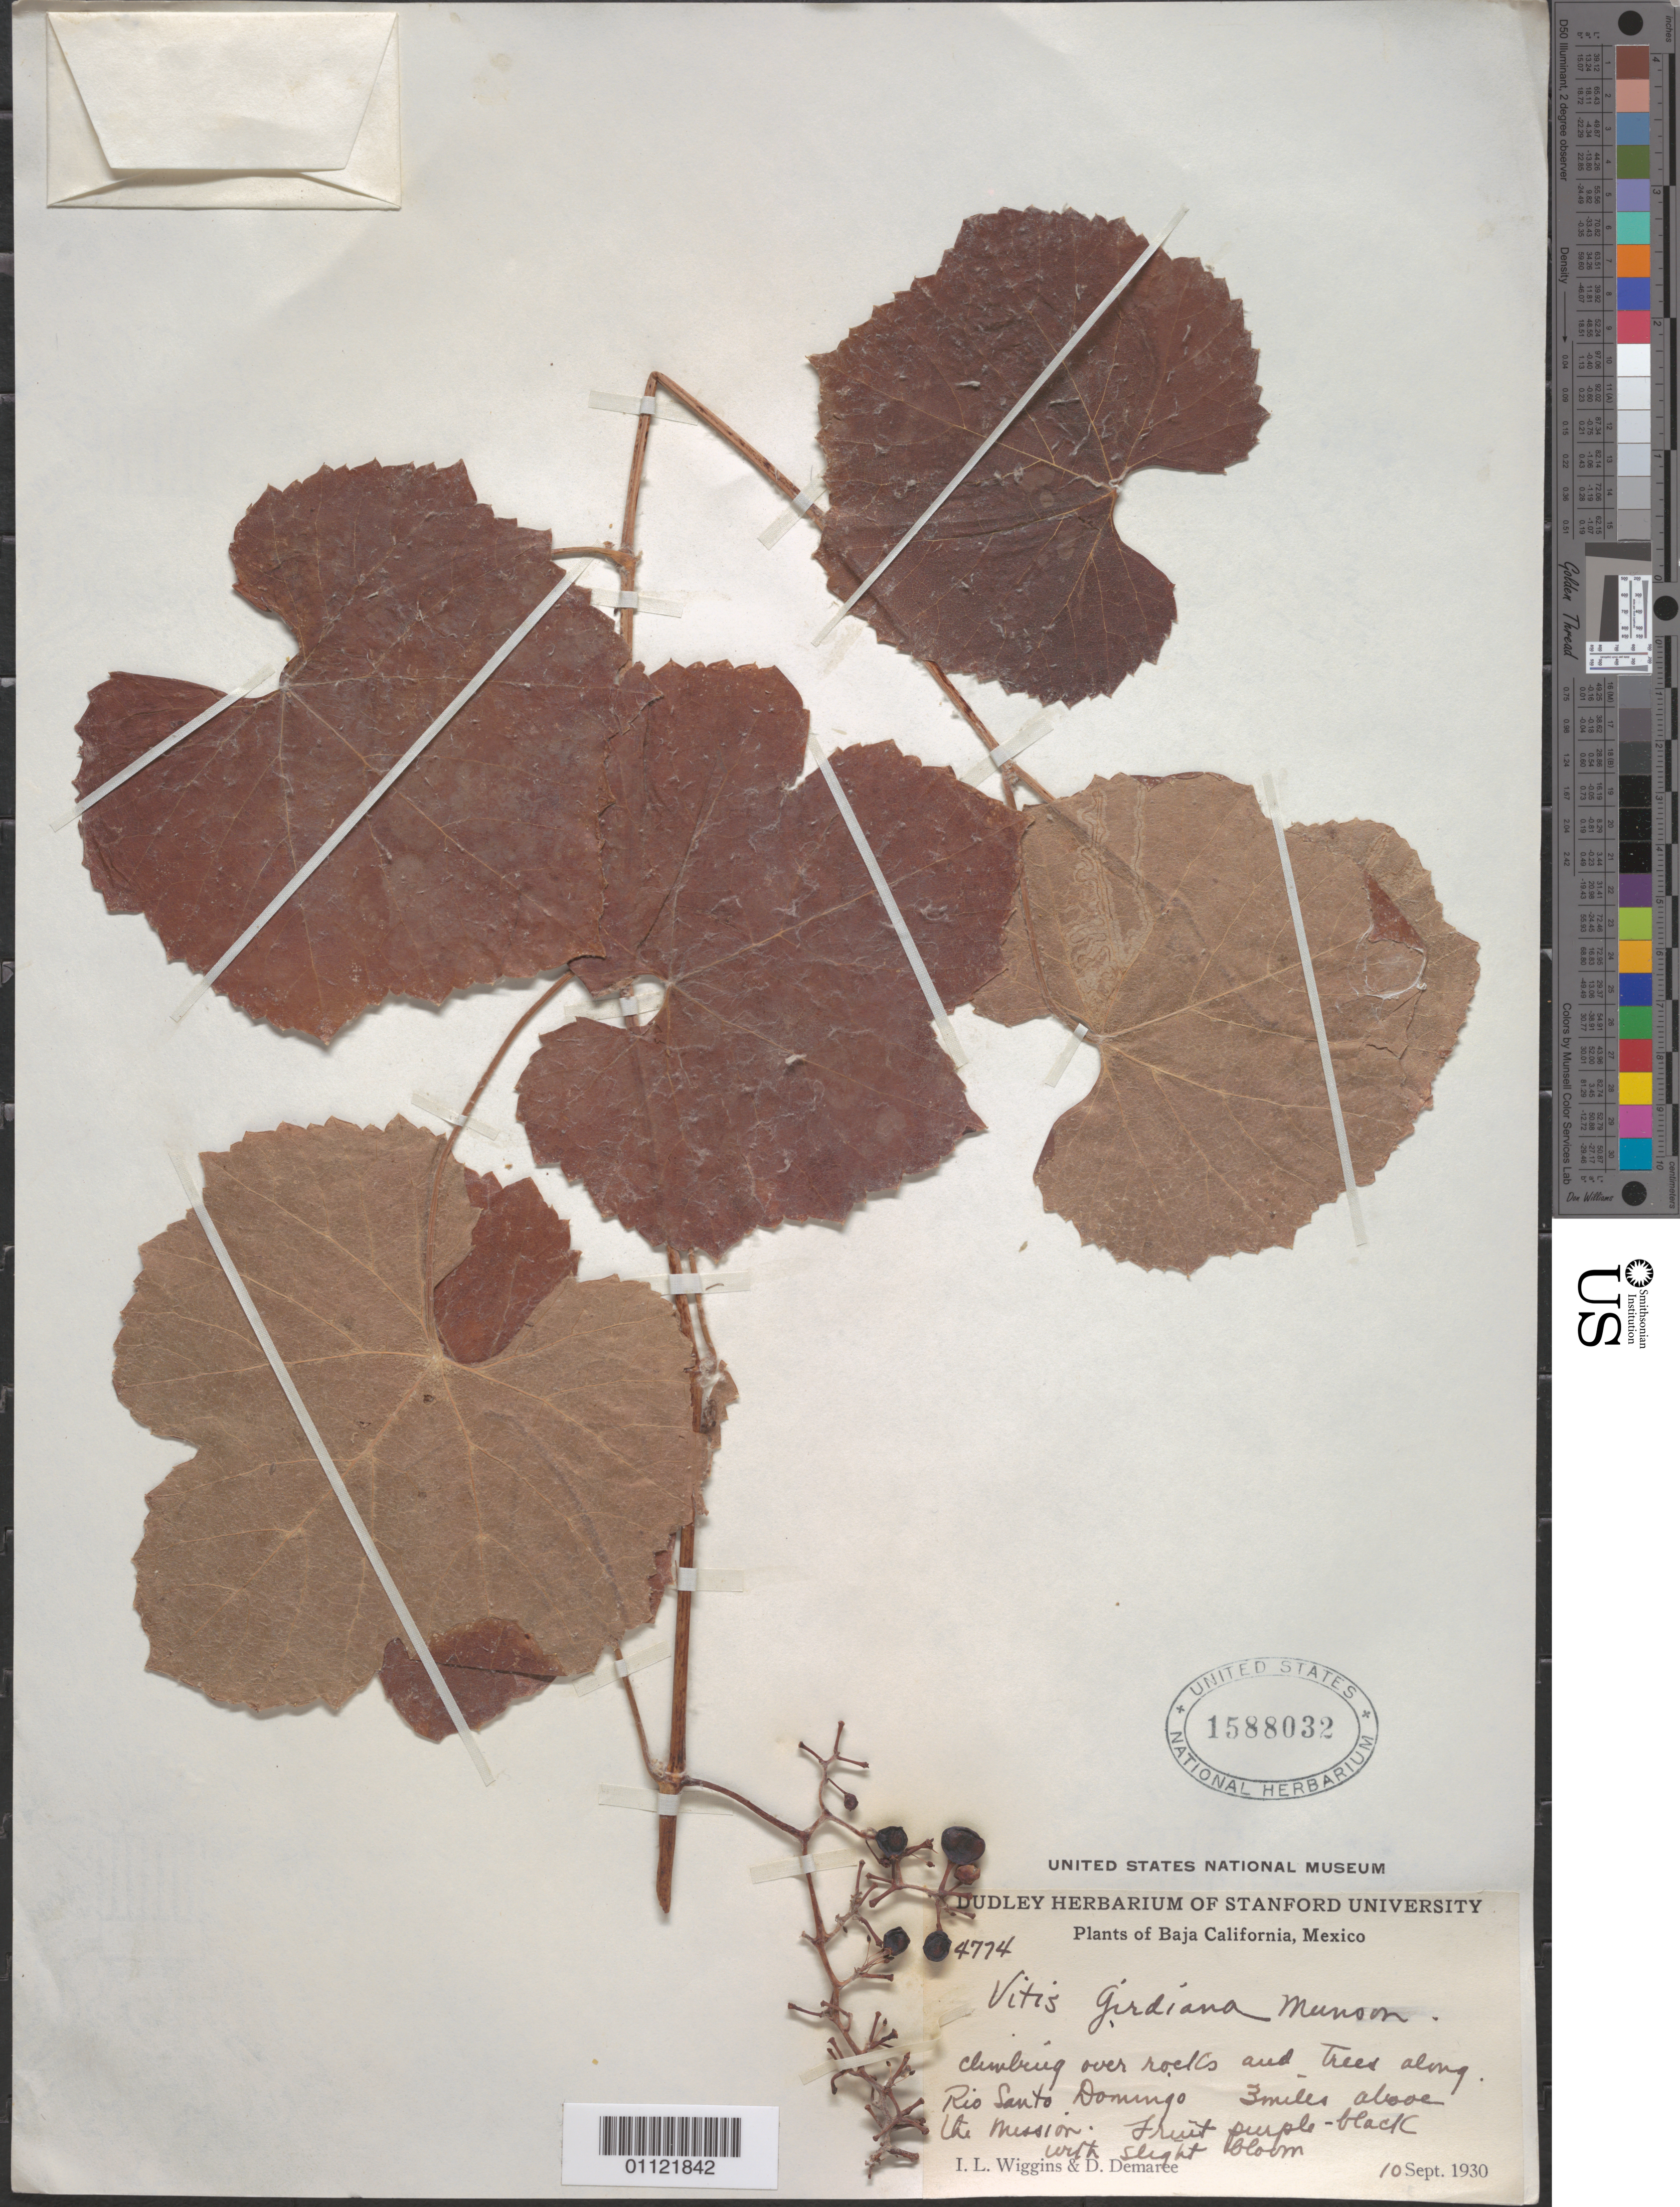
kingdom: Plantae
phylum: Tracheophyta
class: Magnoliopsida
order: Vitales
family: Vitaceae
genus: Vitis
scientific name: Vitis girdiana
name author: Munson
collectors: I. L. Wiggins & D. Demaree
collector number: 4774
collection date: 1930-09-10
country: Mexico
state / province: Baja California Norte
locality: Rio Santo Domingo, 3 miles along the mission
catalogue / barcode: US 1588032